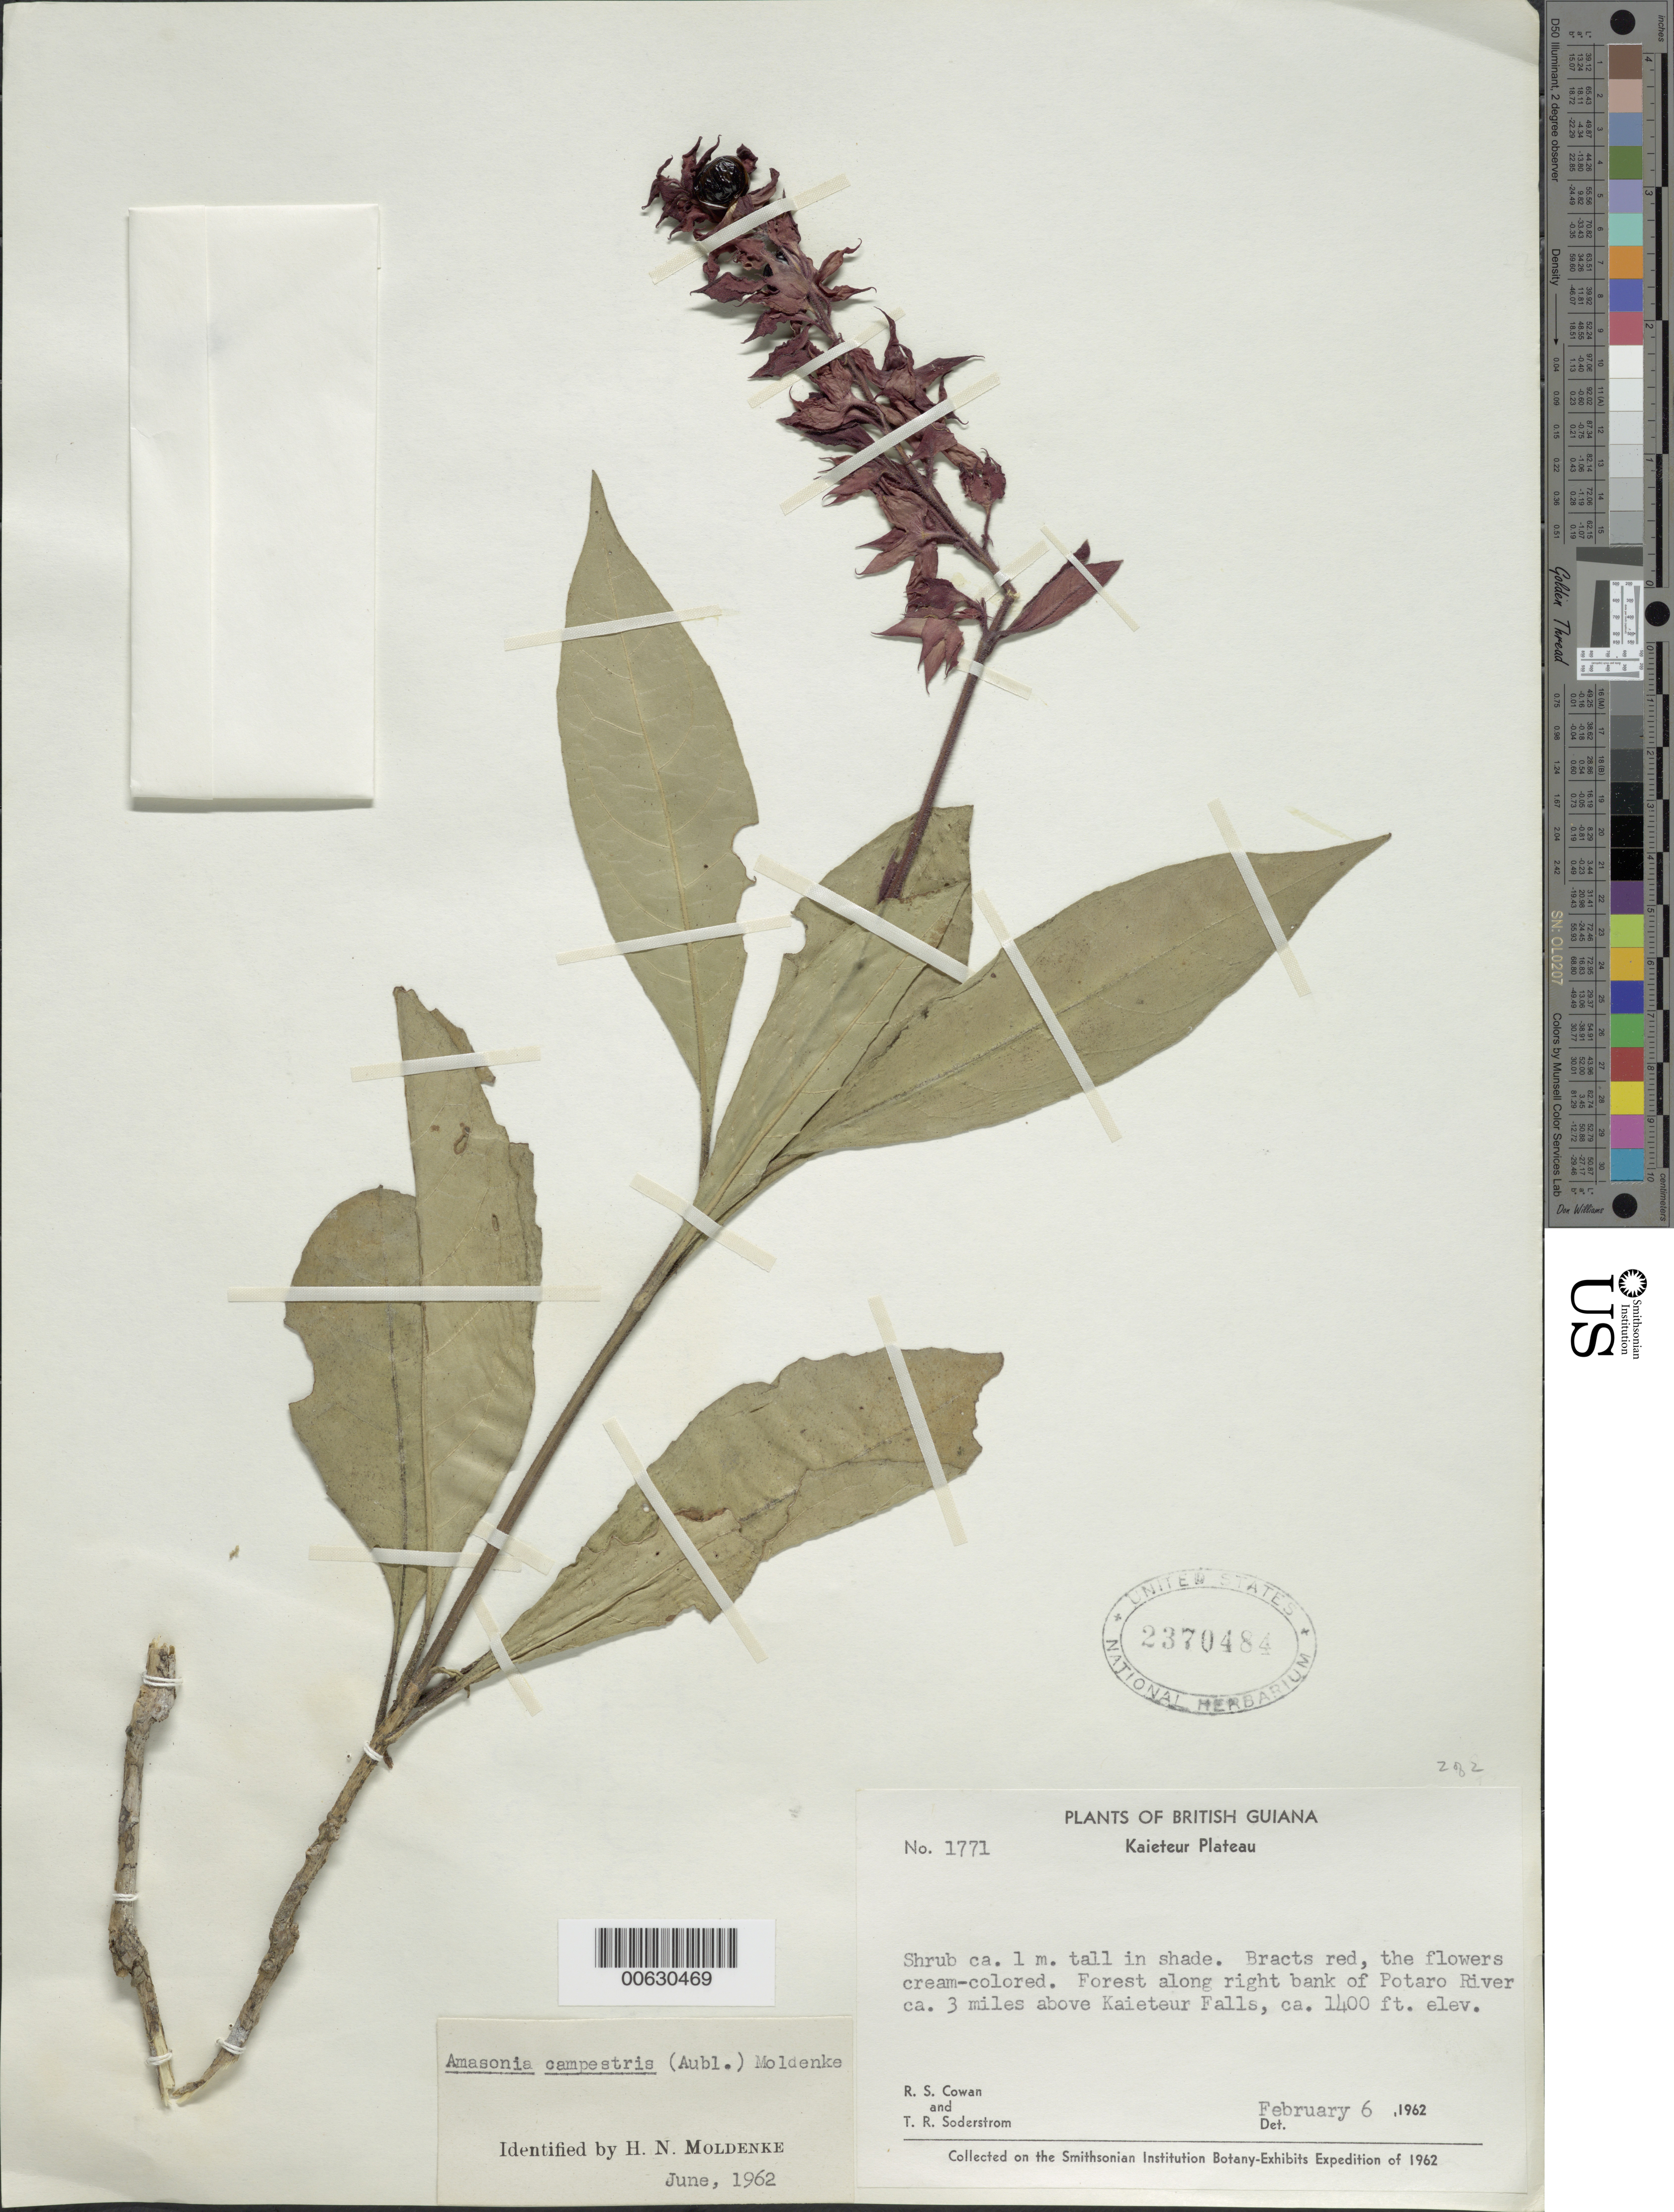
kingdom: Plantae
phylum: Tracheophyta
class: Magnoliopsida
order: Lamiales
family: Lamiaceae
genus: Amasonia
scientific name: Amasonia campestris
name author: (Aubl.) Moldenke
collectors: R. S. Cowan & T. R. Soderstrom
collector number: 1771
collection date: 1962-02-06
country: Guyana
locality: British Guiana. Kaieteur Plateau. Forest along right bank of Potaro River ca. 3 miles above Kaieteur Falls.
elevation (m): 427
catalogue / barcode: US 2370484